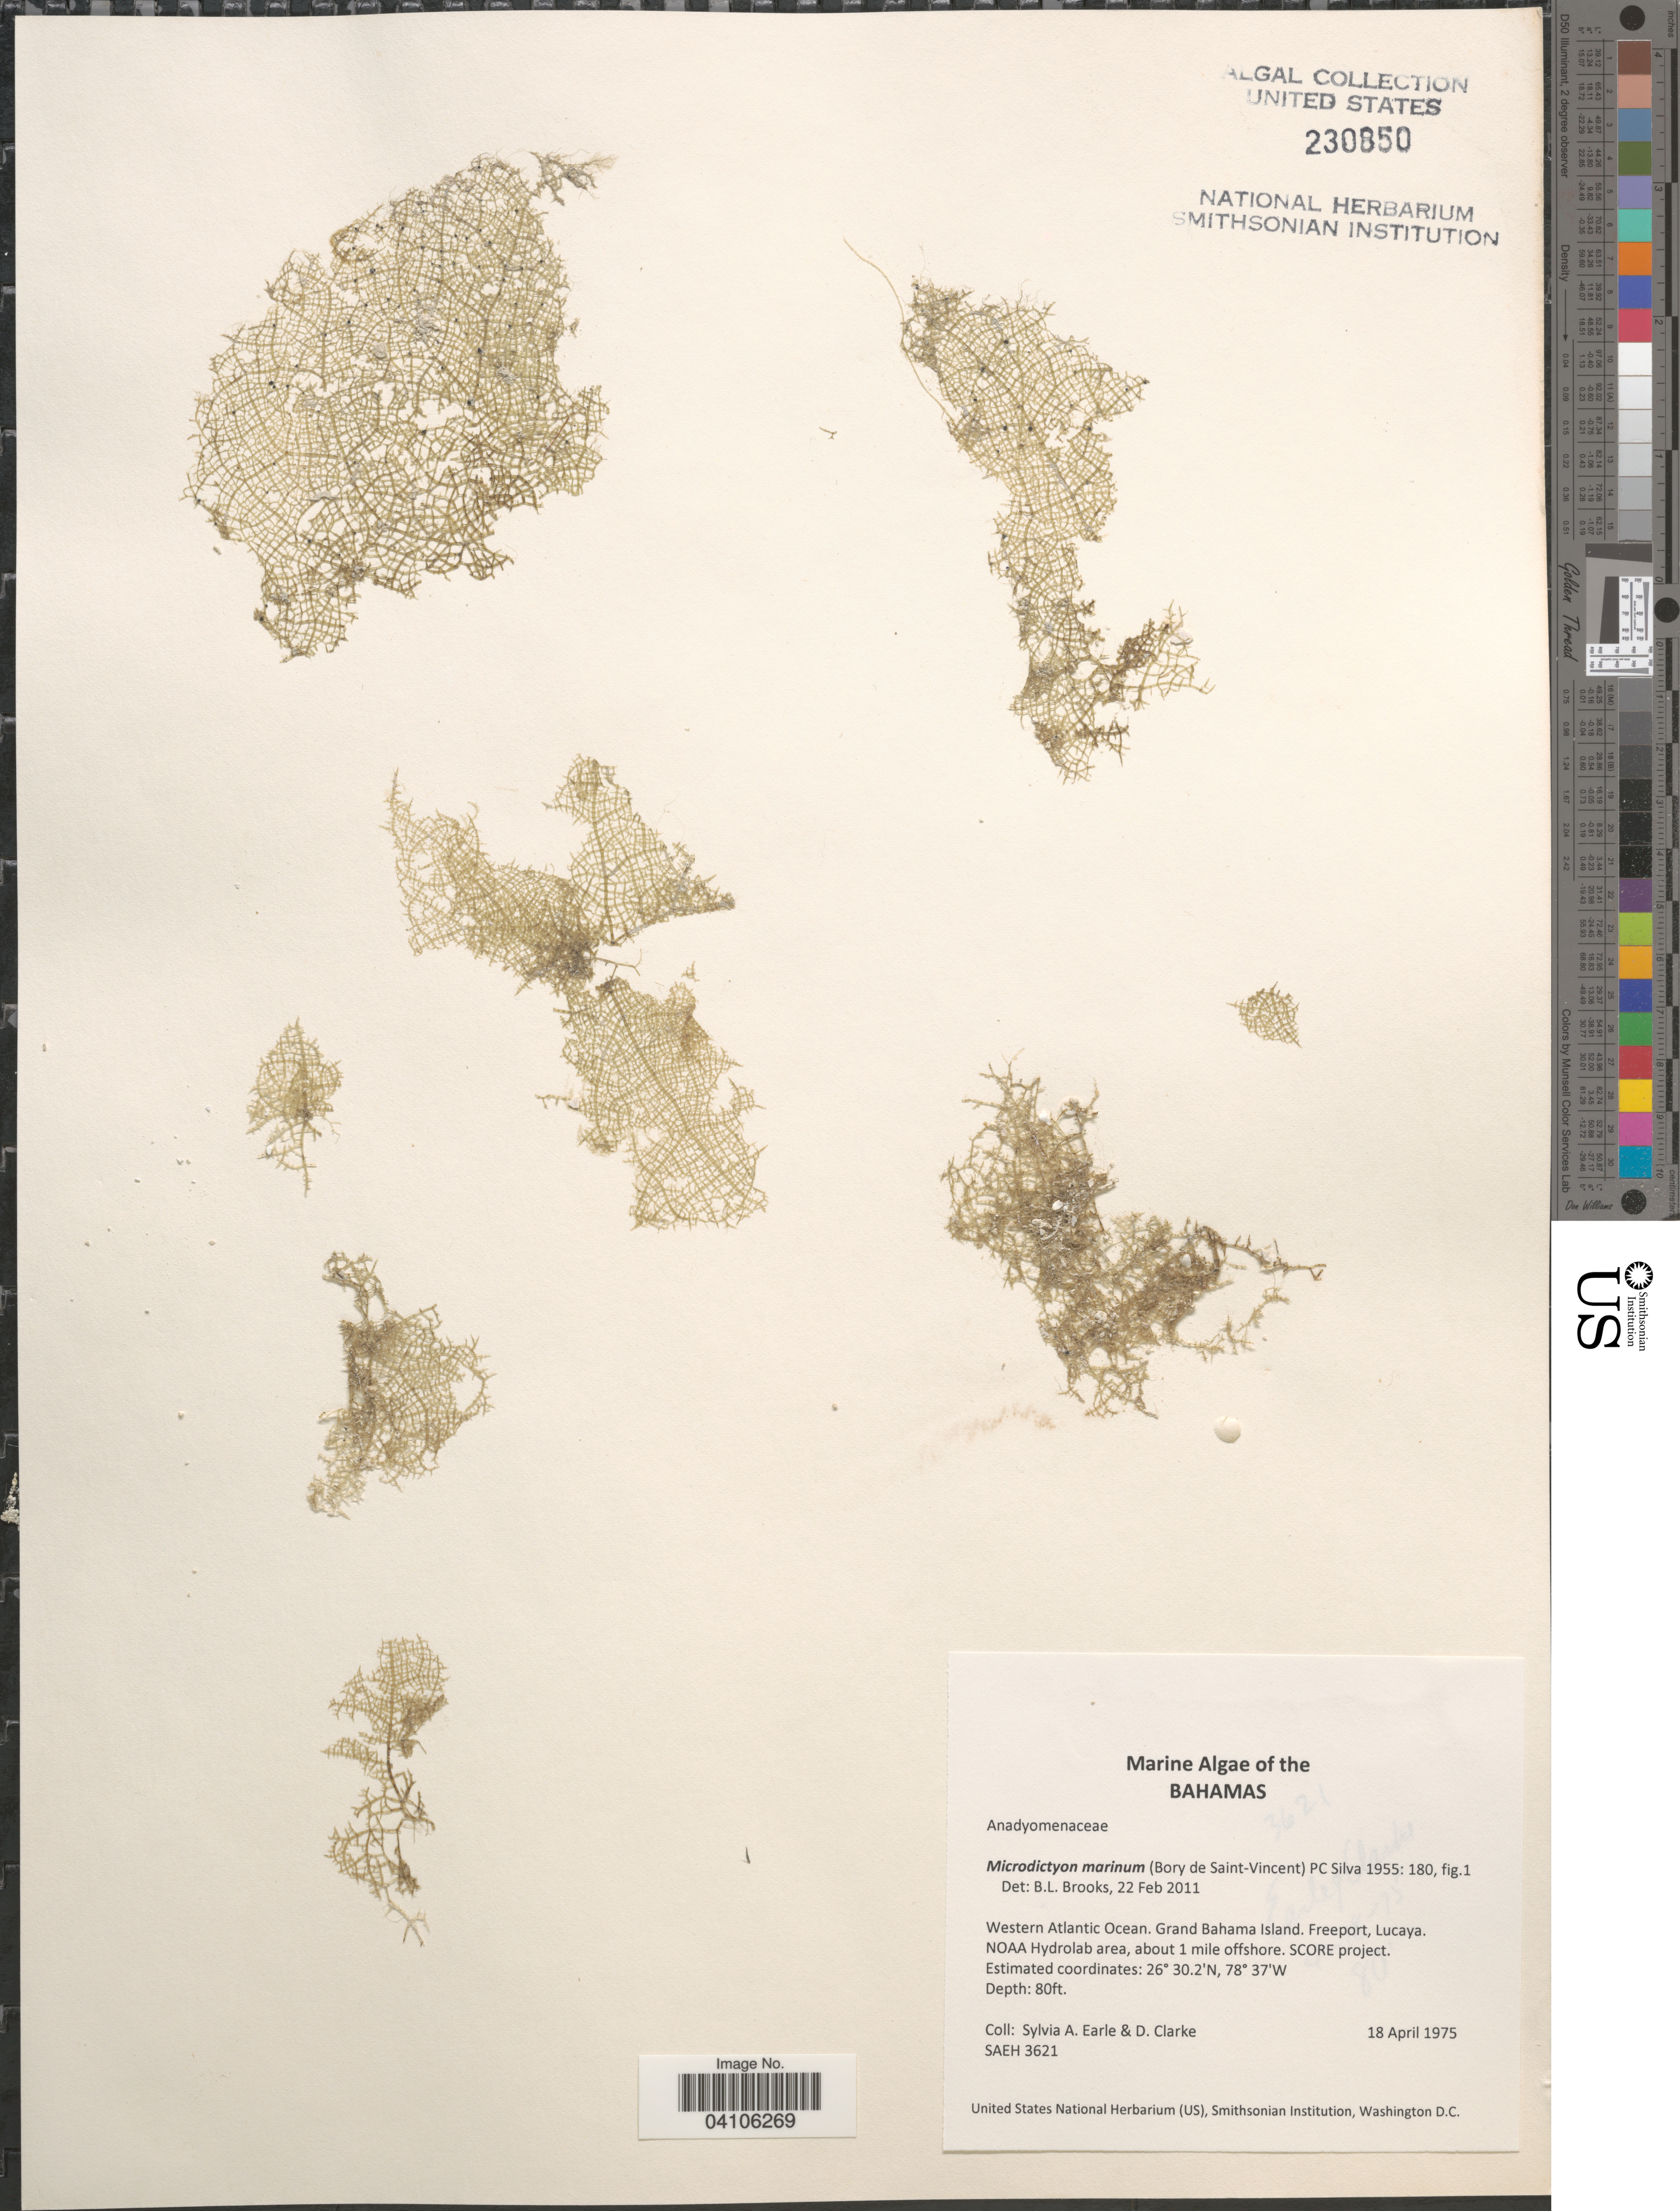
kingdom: Plantae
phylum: Chlorophyta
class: Ulvophyceae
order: Cladophorales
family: Anadyomenaceae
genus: Microdictyon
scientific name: Microdictyon marinum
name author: (Bory) P.C. Silva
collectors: S. A. Earle & D. Clarke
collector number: SAEH3621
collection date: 1975-04-18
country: Bahamas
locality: Western Atlantic Ocean. Grand Bahama Island. Freeport, Lucaya. NOAA Hydrolab area, about 1 mile offshore. SCORE project.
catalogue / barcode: US 230850